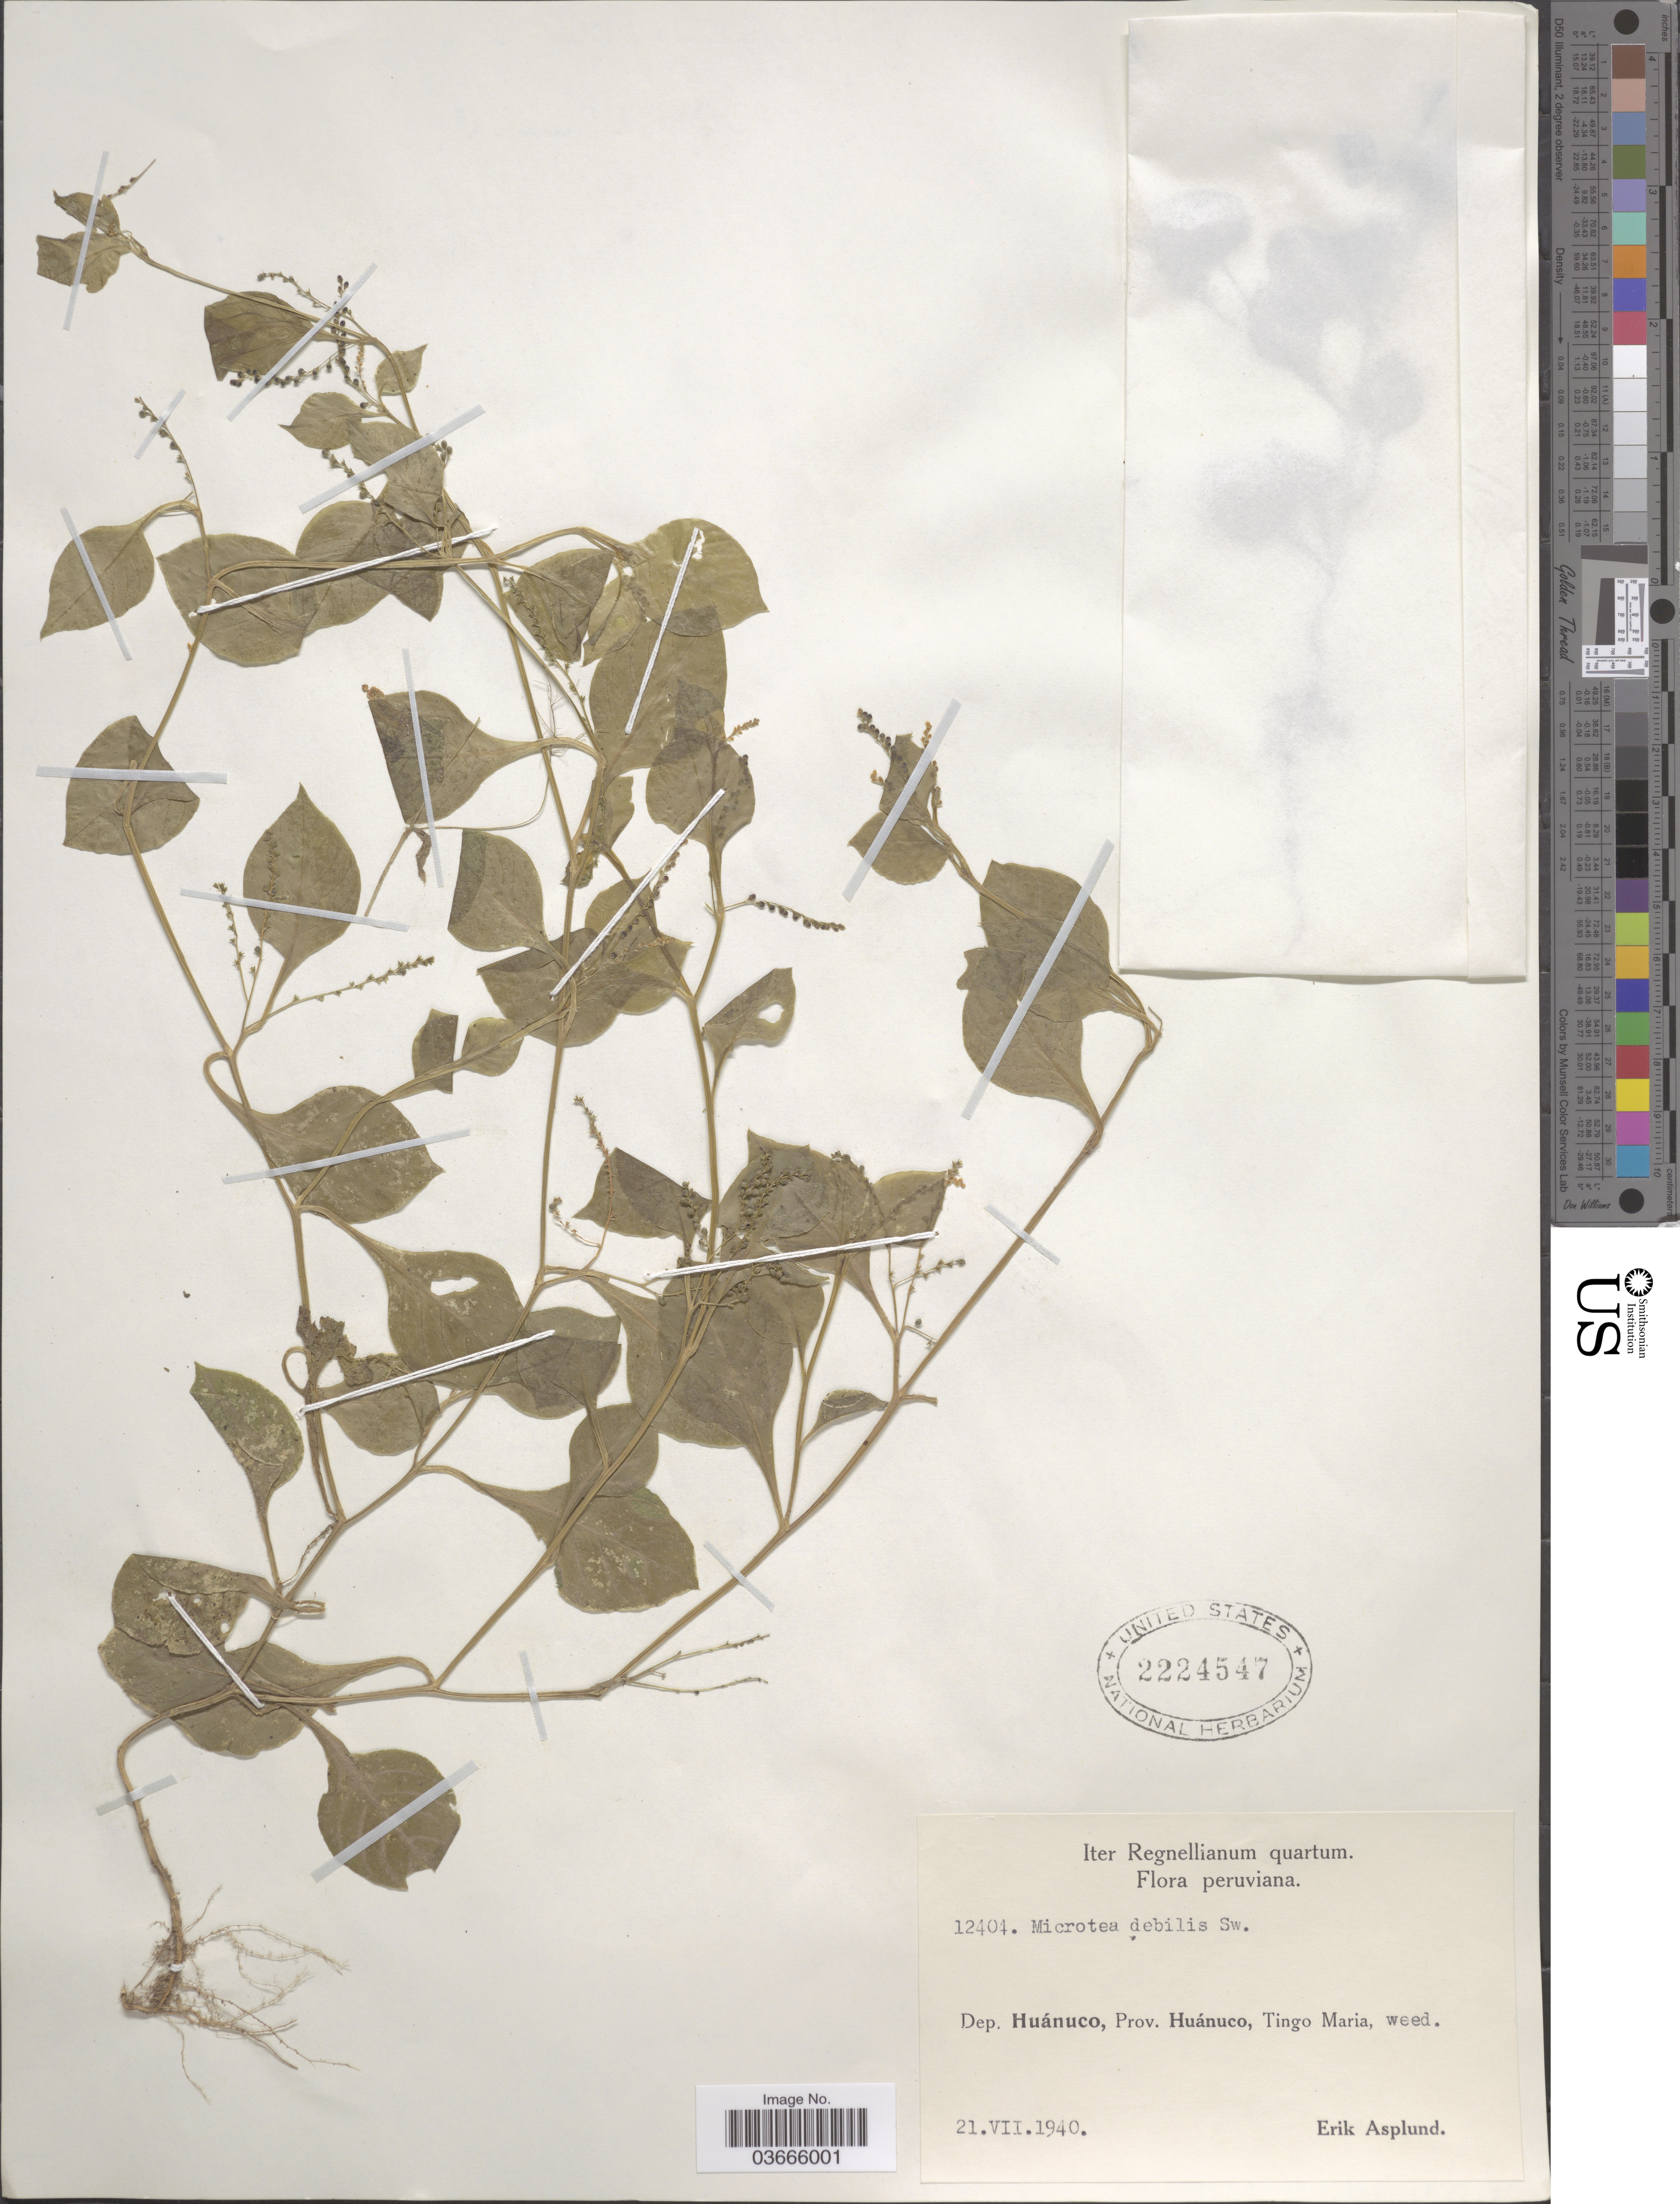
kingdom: Plantae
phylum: Tracheophyta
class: Magnoliopsida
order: Caryophyllales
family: Microteaceae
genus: Microtea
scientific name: Microtea debilis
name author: Sw.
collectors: E. Asplund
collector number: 12404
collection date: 1940-07-21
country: Peru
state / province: Huánuco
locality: Dep. Huánuco, Prov. Huánuco, Tingo Maria, weed.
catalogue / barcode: US 2224547